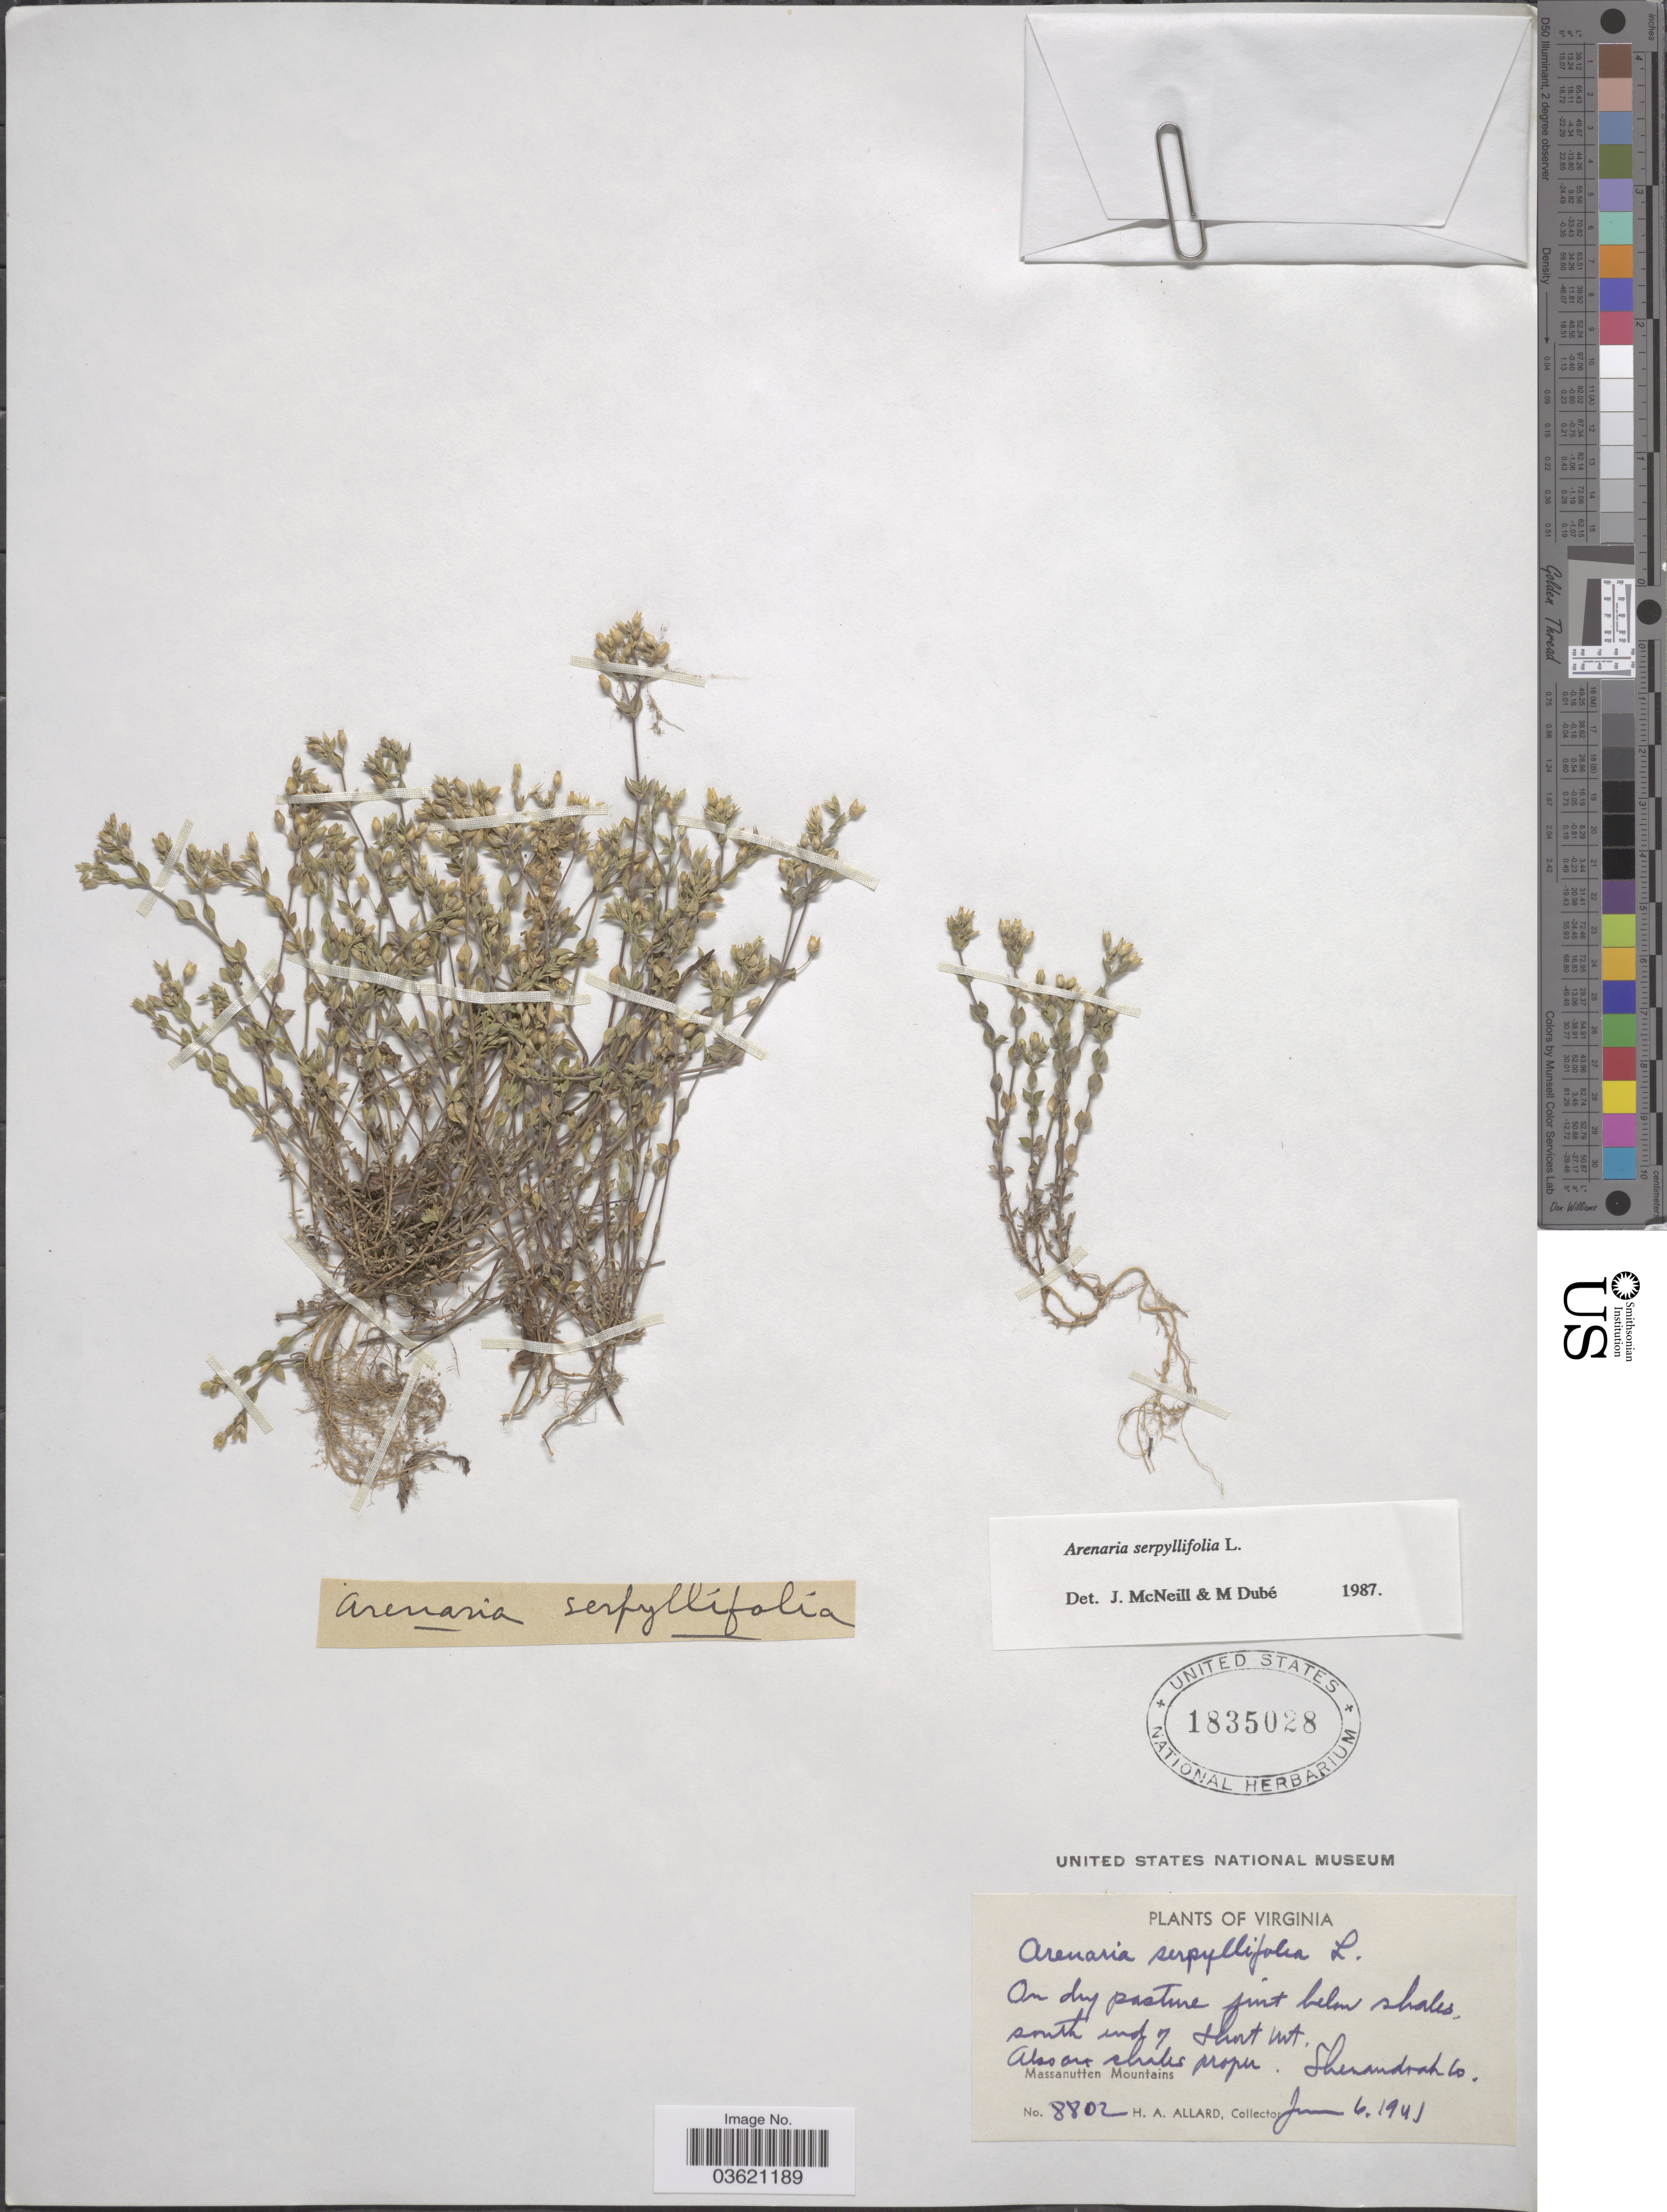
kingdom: Plantae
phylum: Tracheophyta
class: Magnoliopsida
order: Caryophyllales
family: Caryophyllaceae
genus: Arenaria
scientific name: Arenaria serpyllifolia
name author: L.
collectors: H. A. Allard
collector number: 8802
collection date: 1941-06-06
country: United States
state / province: Virginia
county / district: Shenandoah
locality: On dry pasture just below shales, south end of Short Mt. Massanutten Mountains, Shenandoah Co.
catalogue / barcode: US 1835028